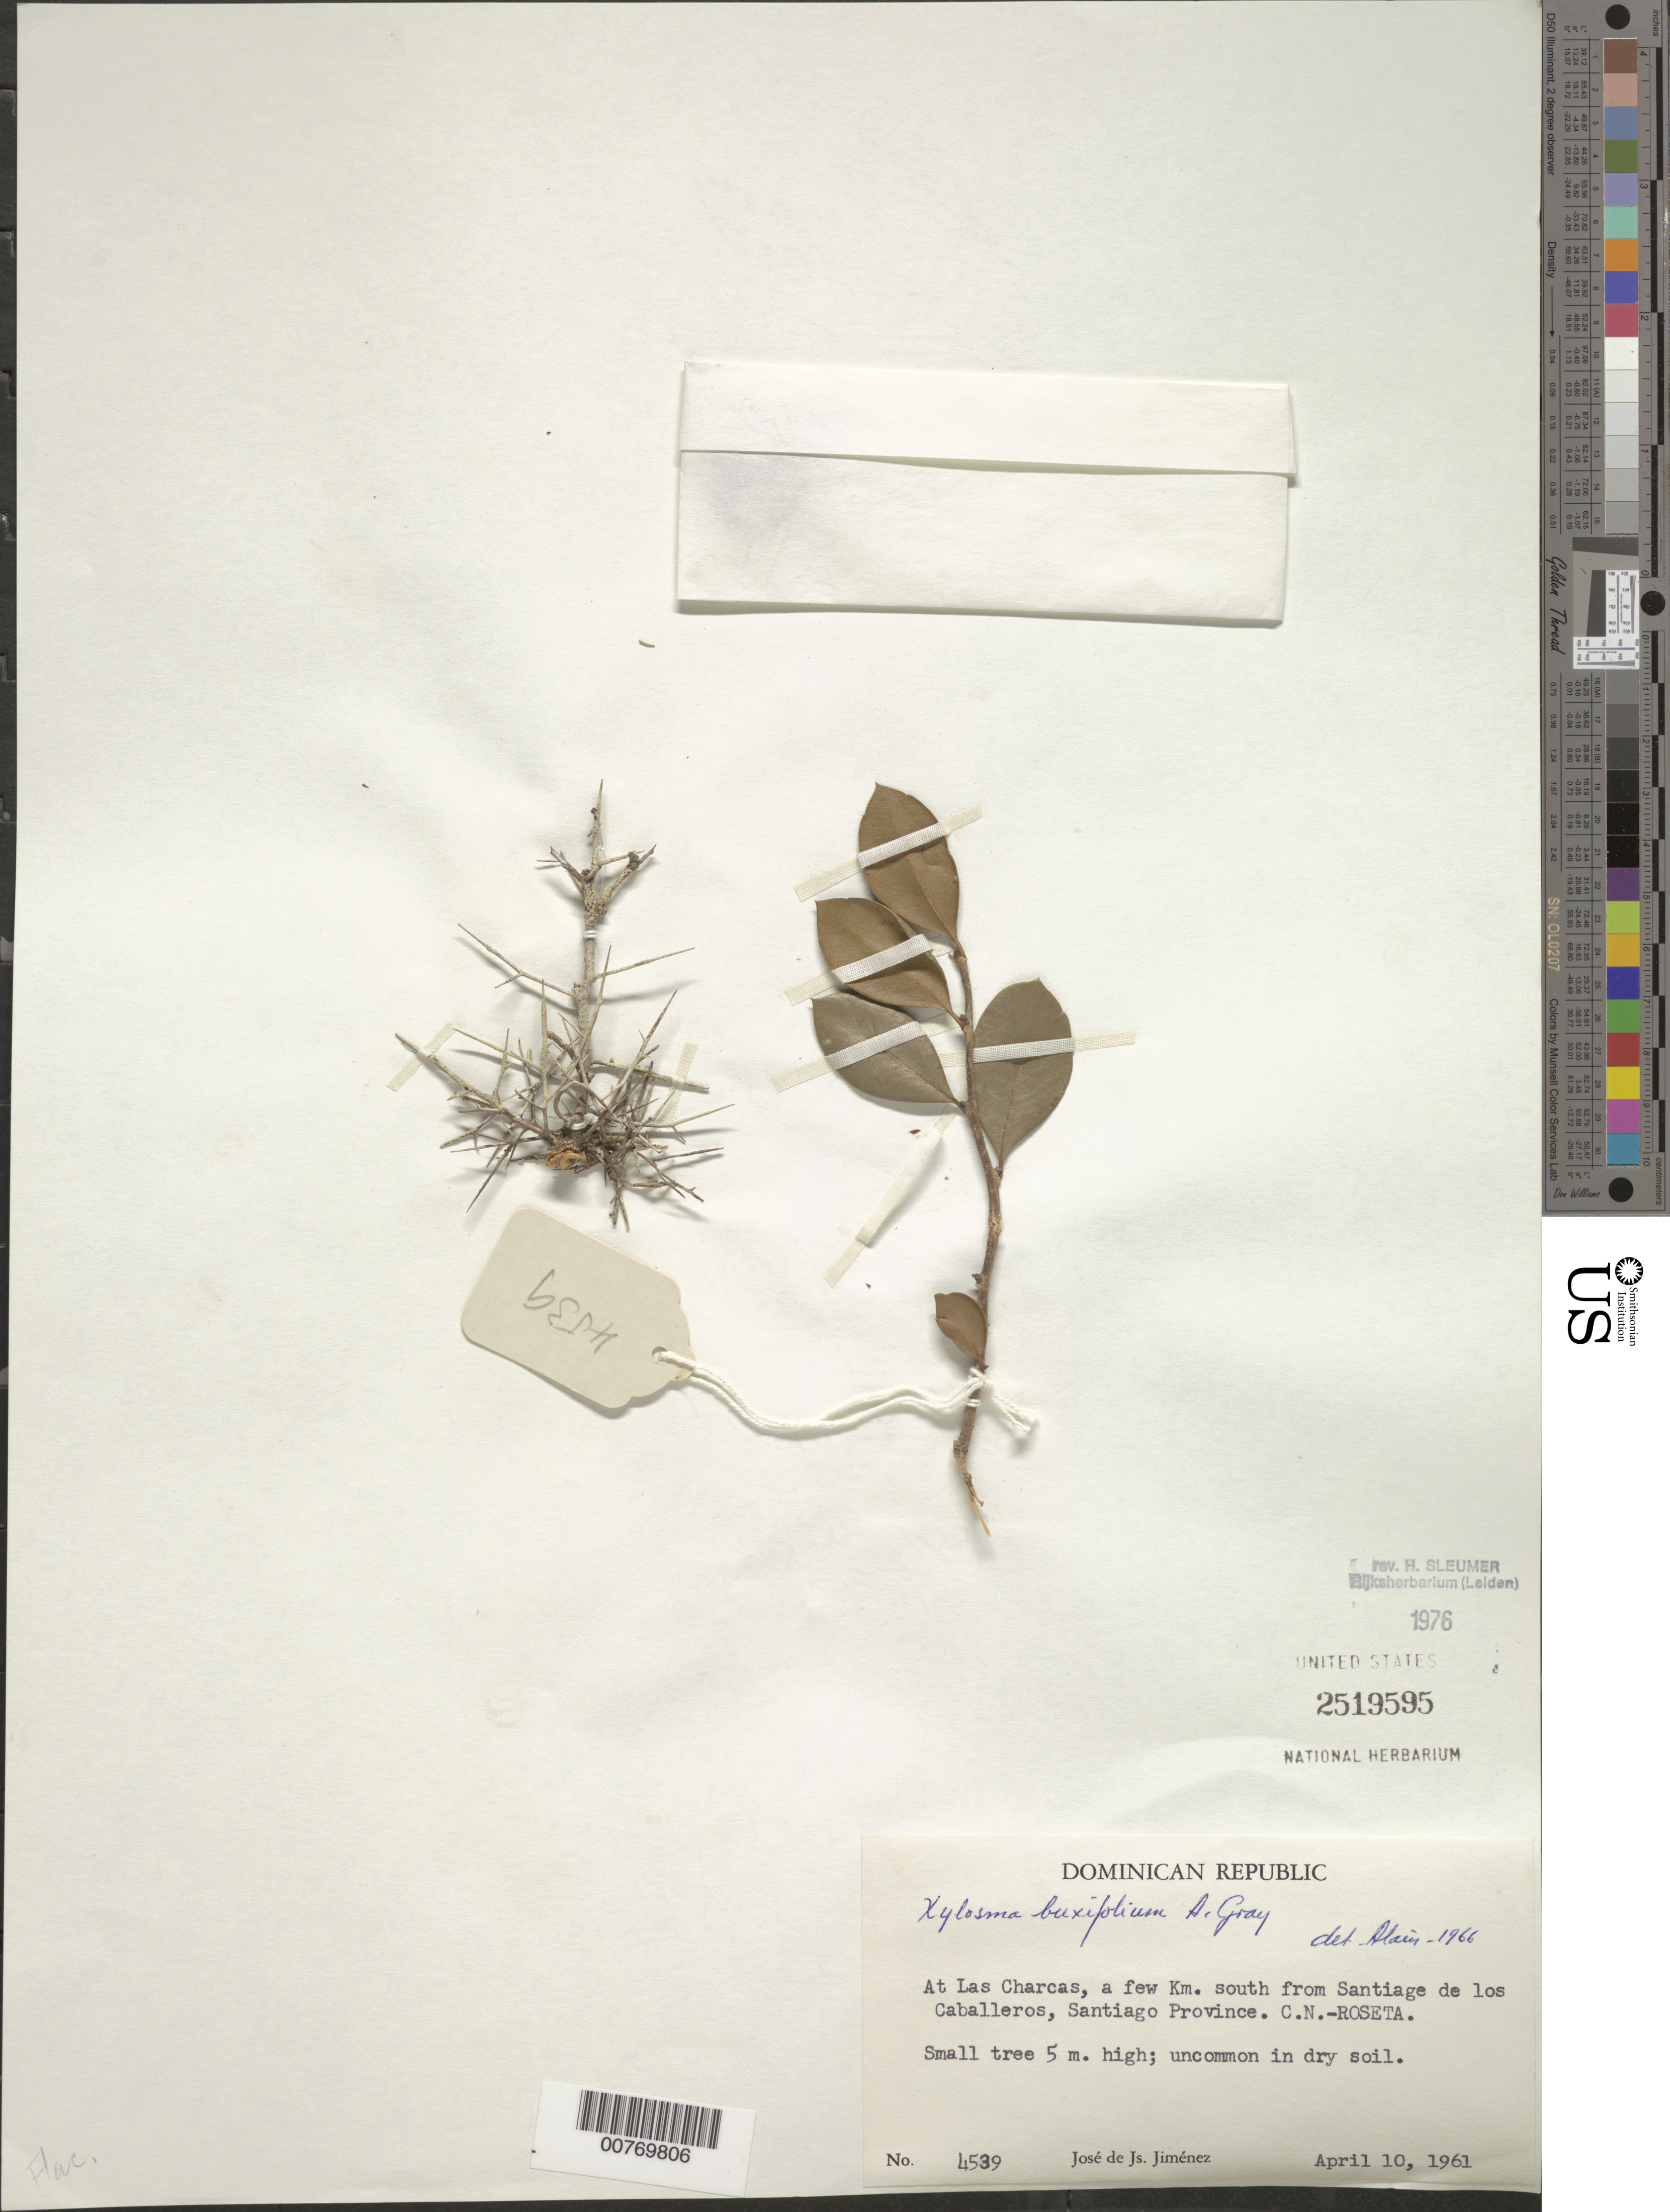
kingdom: Plantae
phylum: Tracheophyta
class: Magnoliopsida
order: Malpighiales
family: Salicaceae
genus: Xylosma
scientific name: Xylosma buxifolia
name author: A. Gray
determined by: Sleumer, H. O.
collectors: J. J. Jiménez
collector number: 4539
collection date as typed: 10 Apr 1961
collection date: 1961-04-10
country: Dominican Republic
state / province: Santiago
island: Hispaniola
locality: At Las Charcas, a few km south from Santiago de los Caballeros.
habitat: Dry soil.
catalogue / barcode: US 2519595